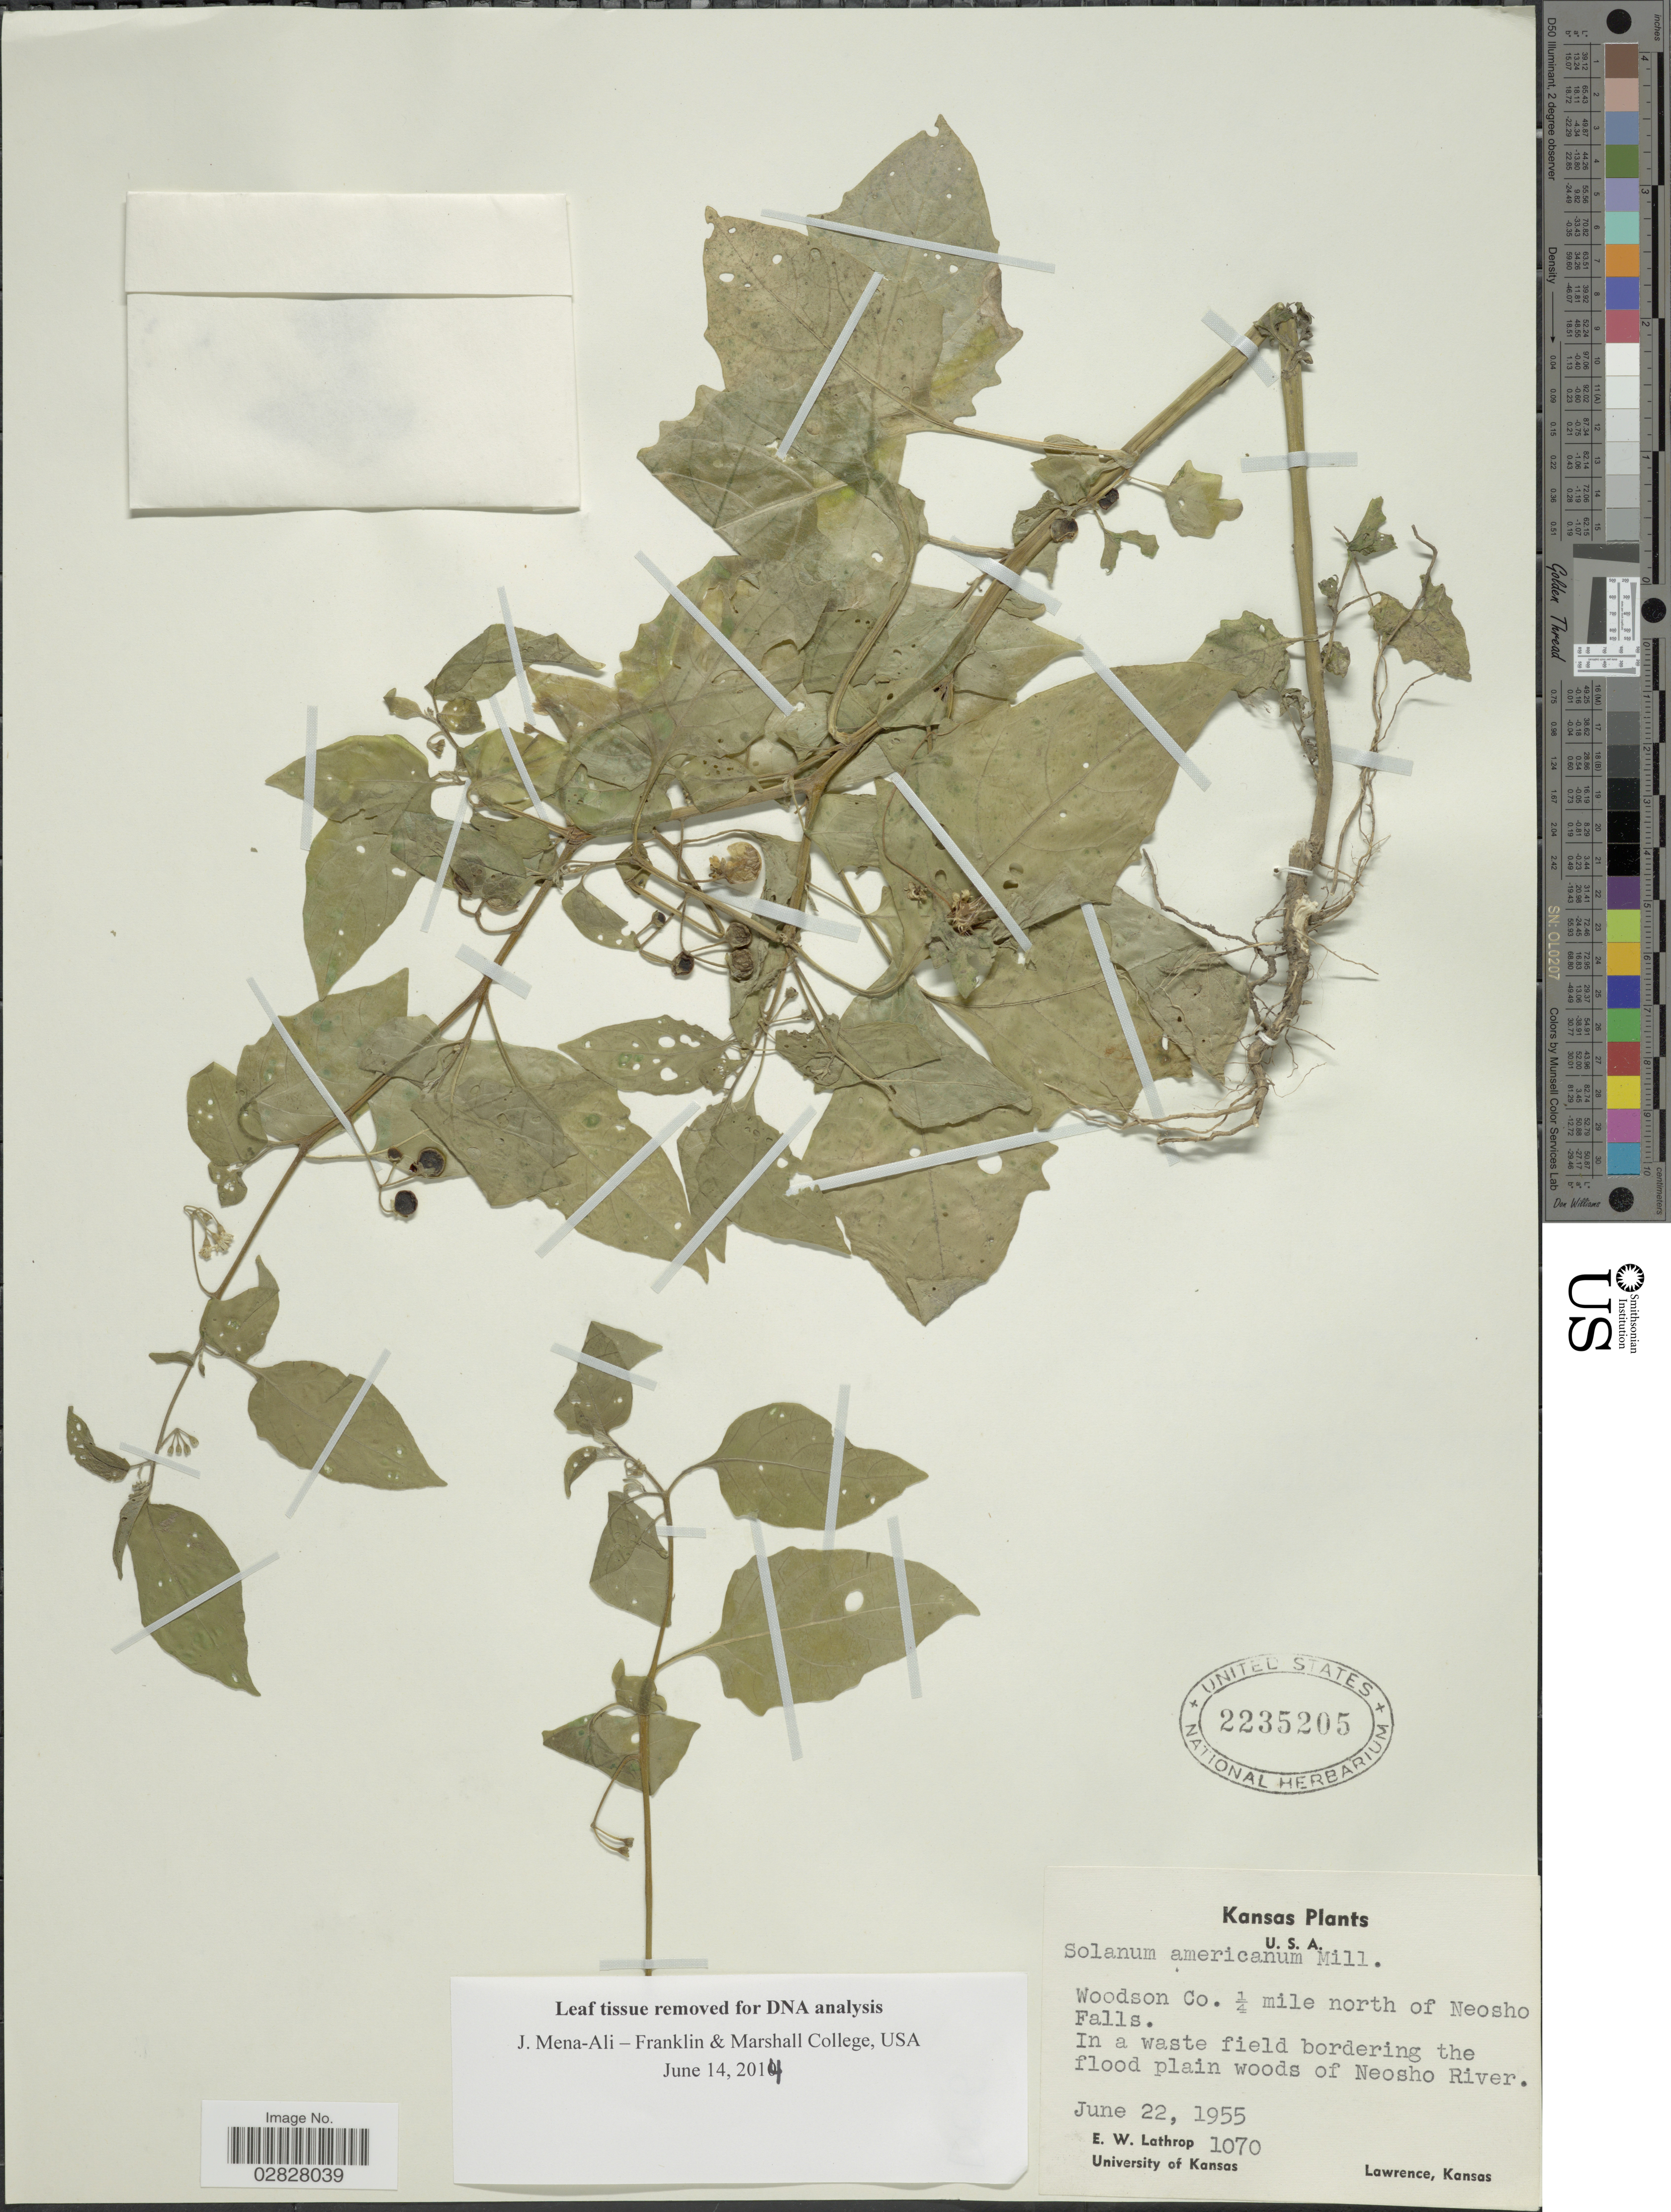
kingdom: Plantae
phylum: Tracheophyta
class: Magnoliopsida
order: Solanales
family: Solanaceae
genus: Solanum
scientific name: Solanum americanum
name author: Mill.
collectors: E. W. Lathrop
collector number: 1070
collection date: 1955-06-22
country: United States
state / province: Kansas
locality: Woodson Co. ¼ mile north of Neosho Falls. In a waste field bordering the flood plain woods of Neosho River.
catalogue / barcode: US 2235205